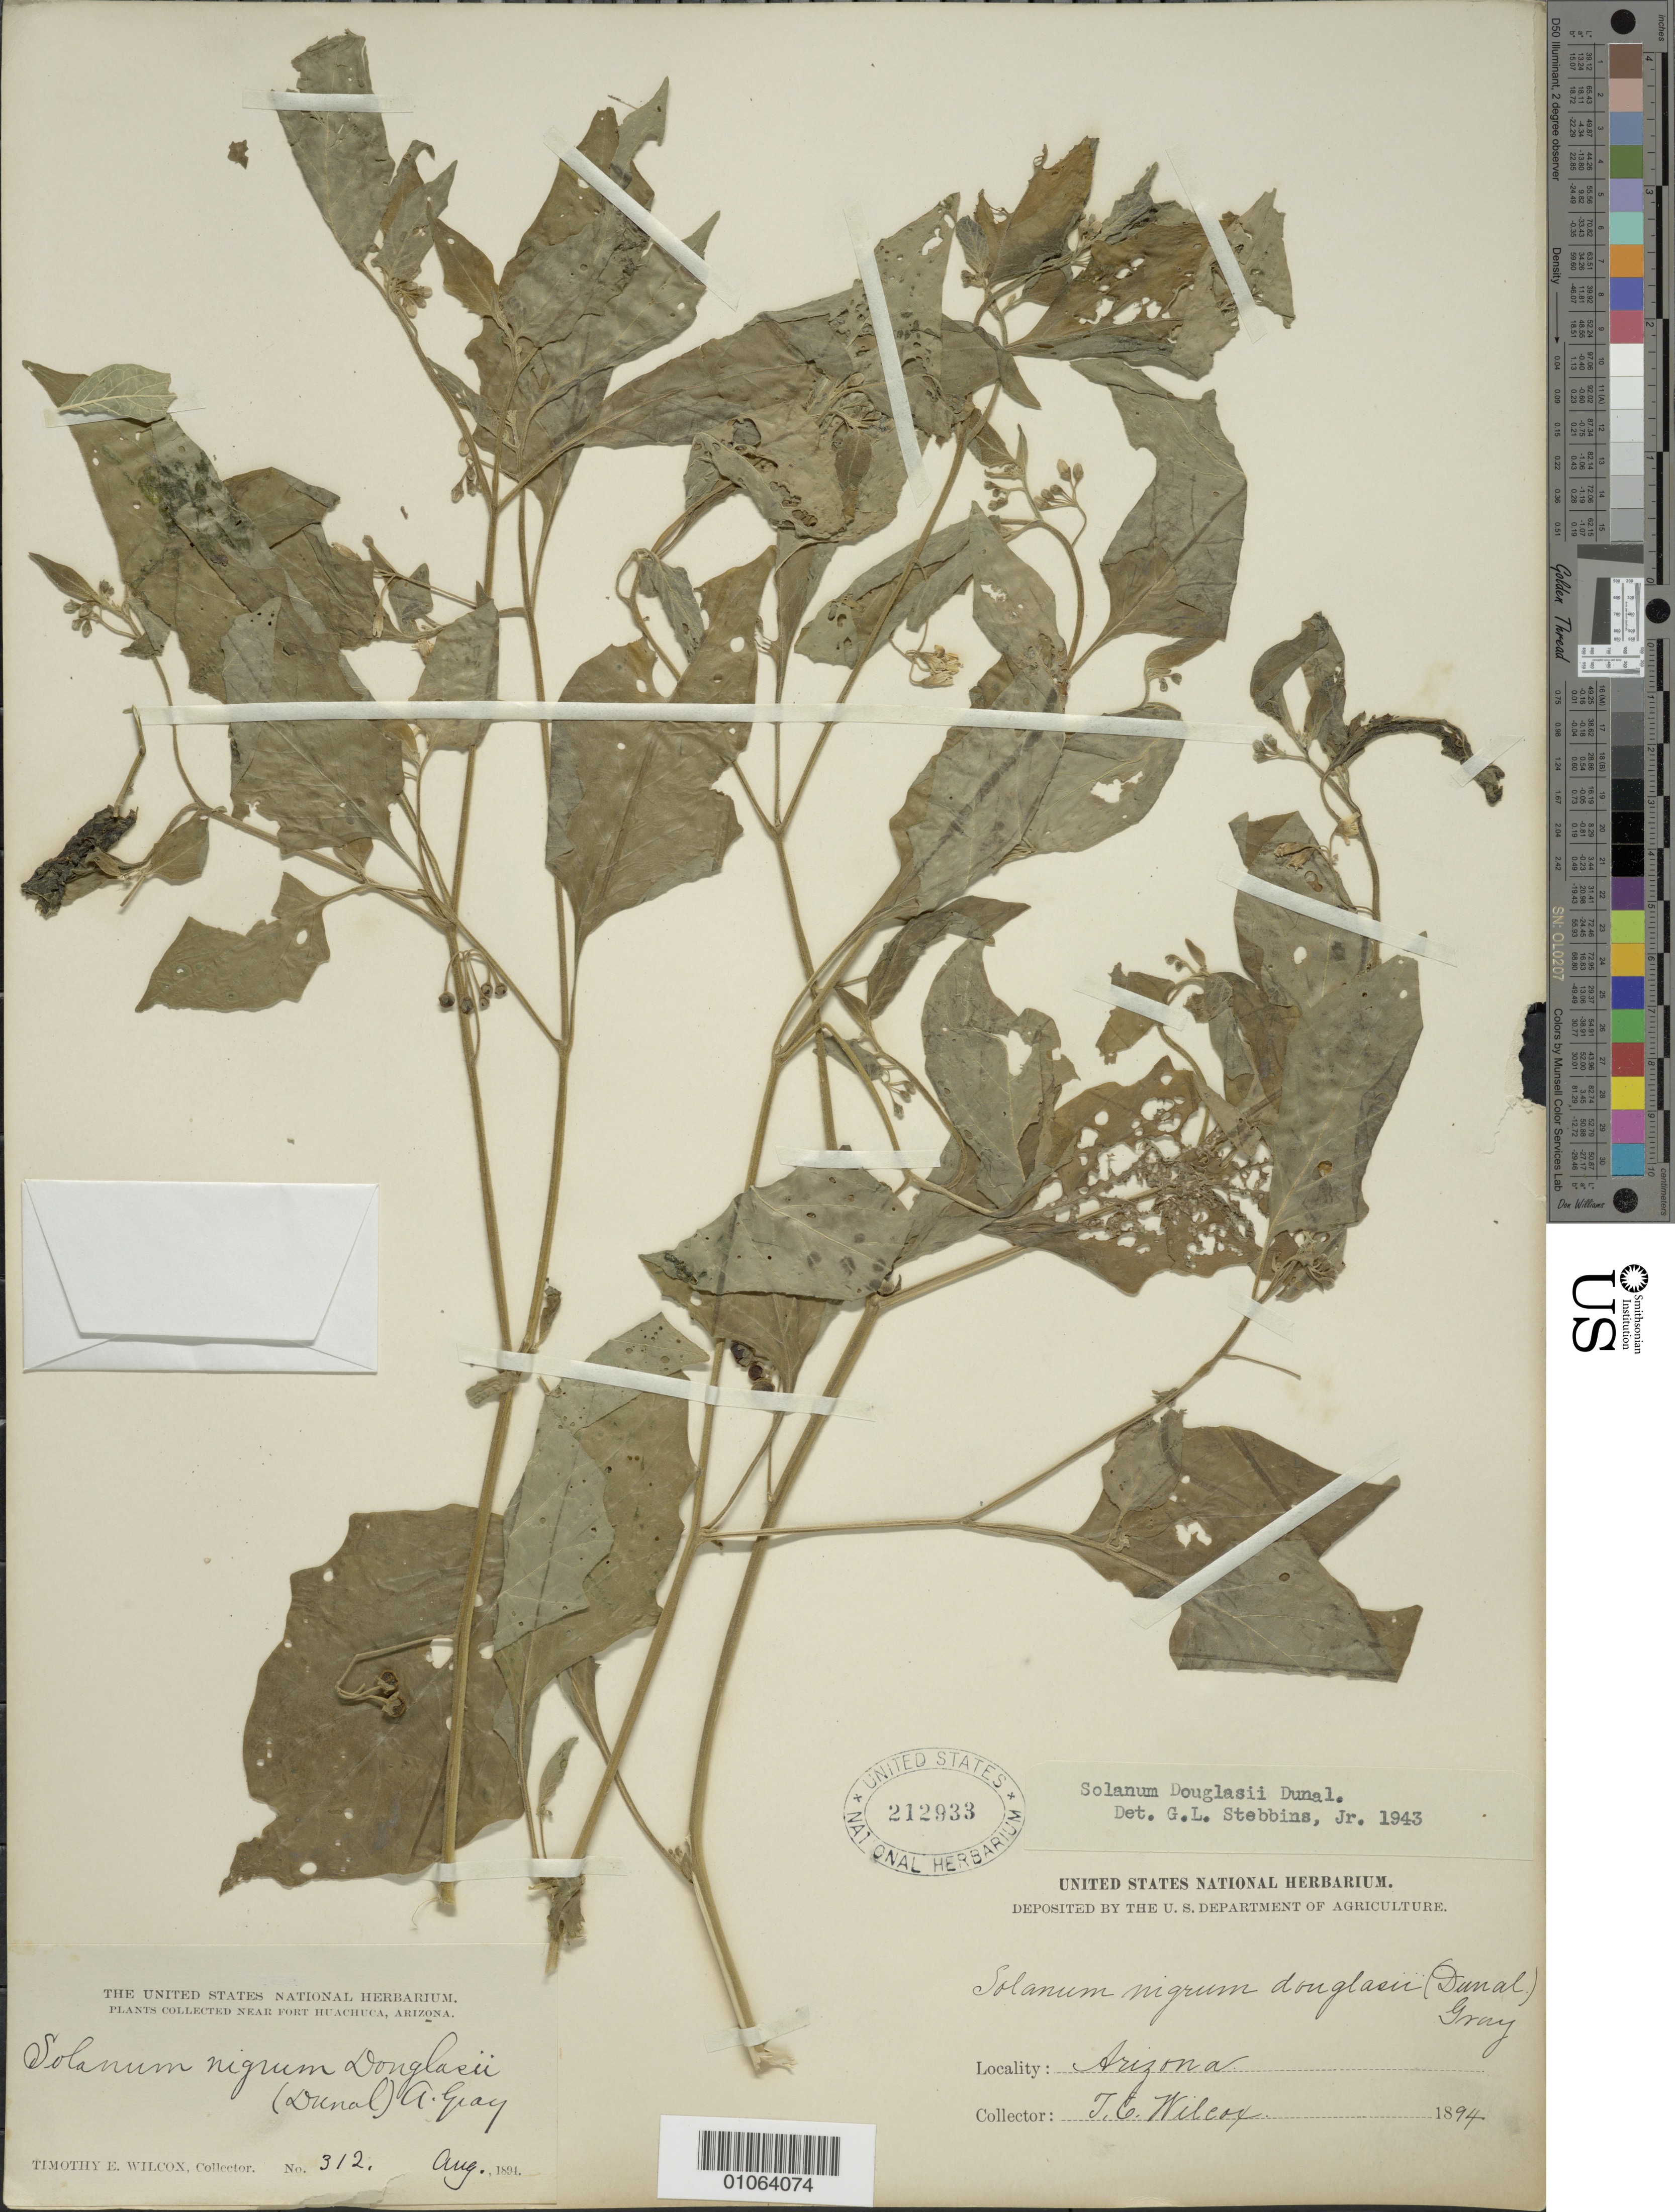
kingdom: Plantae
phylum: Tracheophyta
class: Magnoliopsida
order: Solanales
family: Solanaceae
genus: Solanum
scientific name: Solanum douglasii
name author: Dunal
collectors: T. E. Wilcox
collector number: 312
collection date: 1894-08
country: United States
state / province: Arizona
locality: Near Fort Huachuca.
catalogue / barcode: US 212933